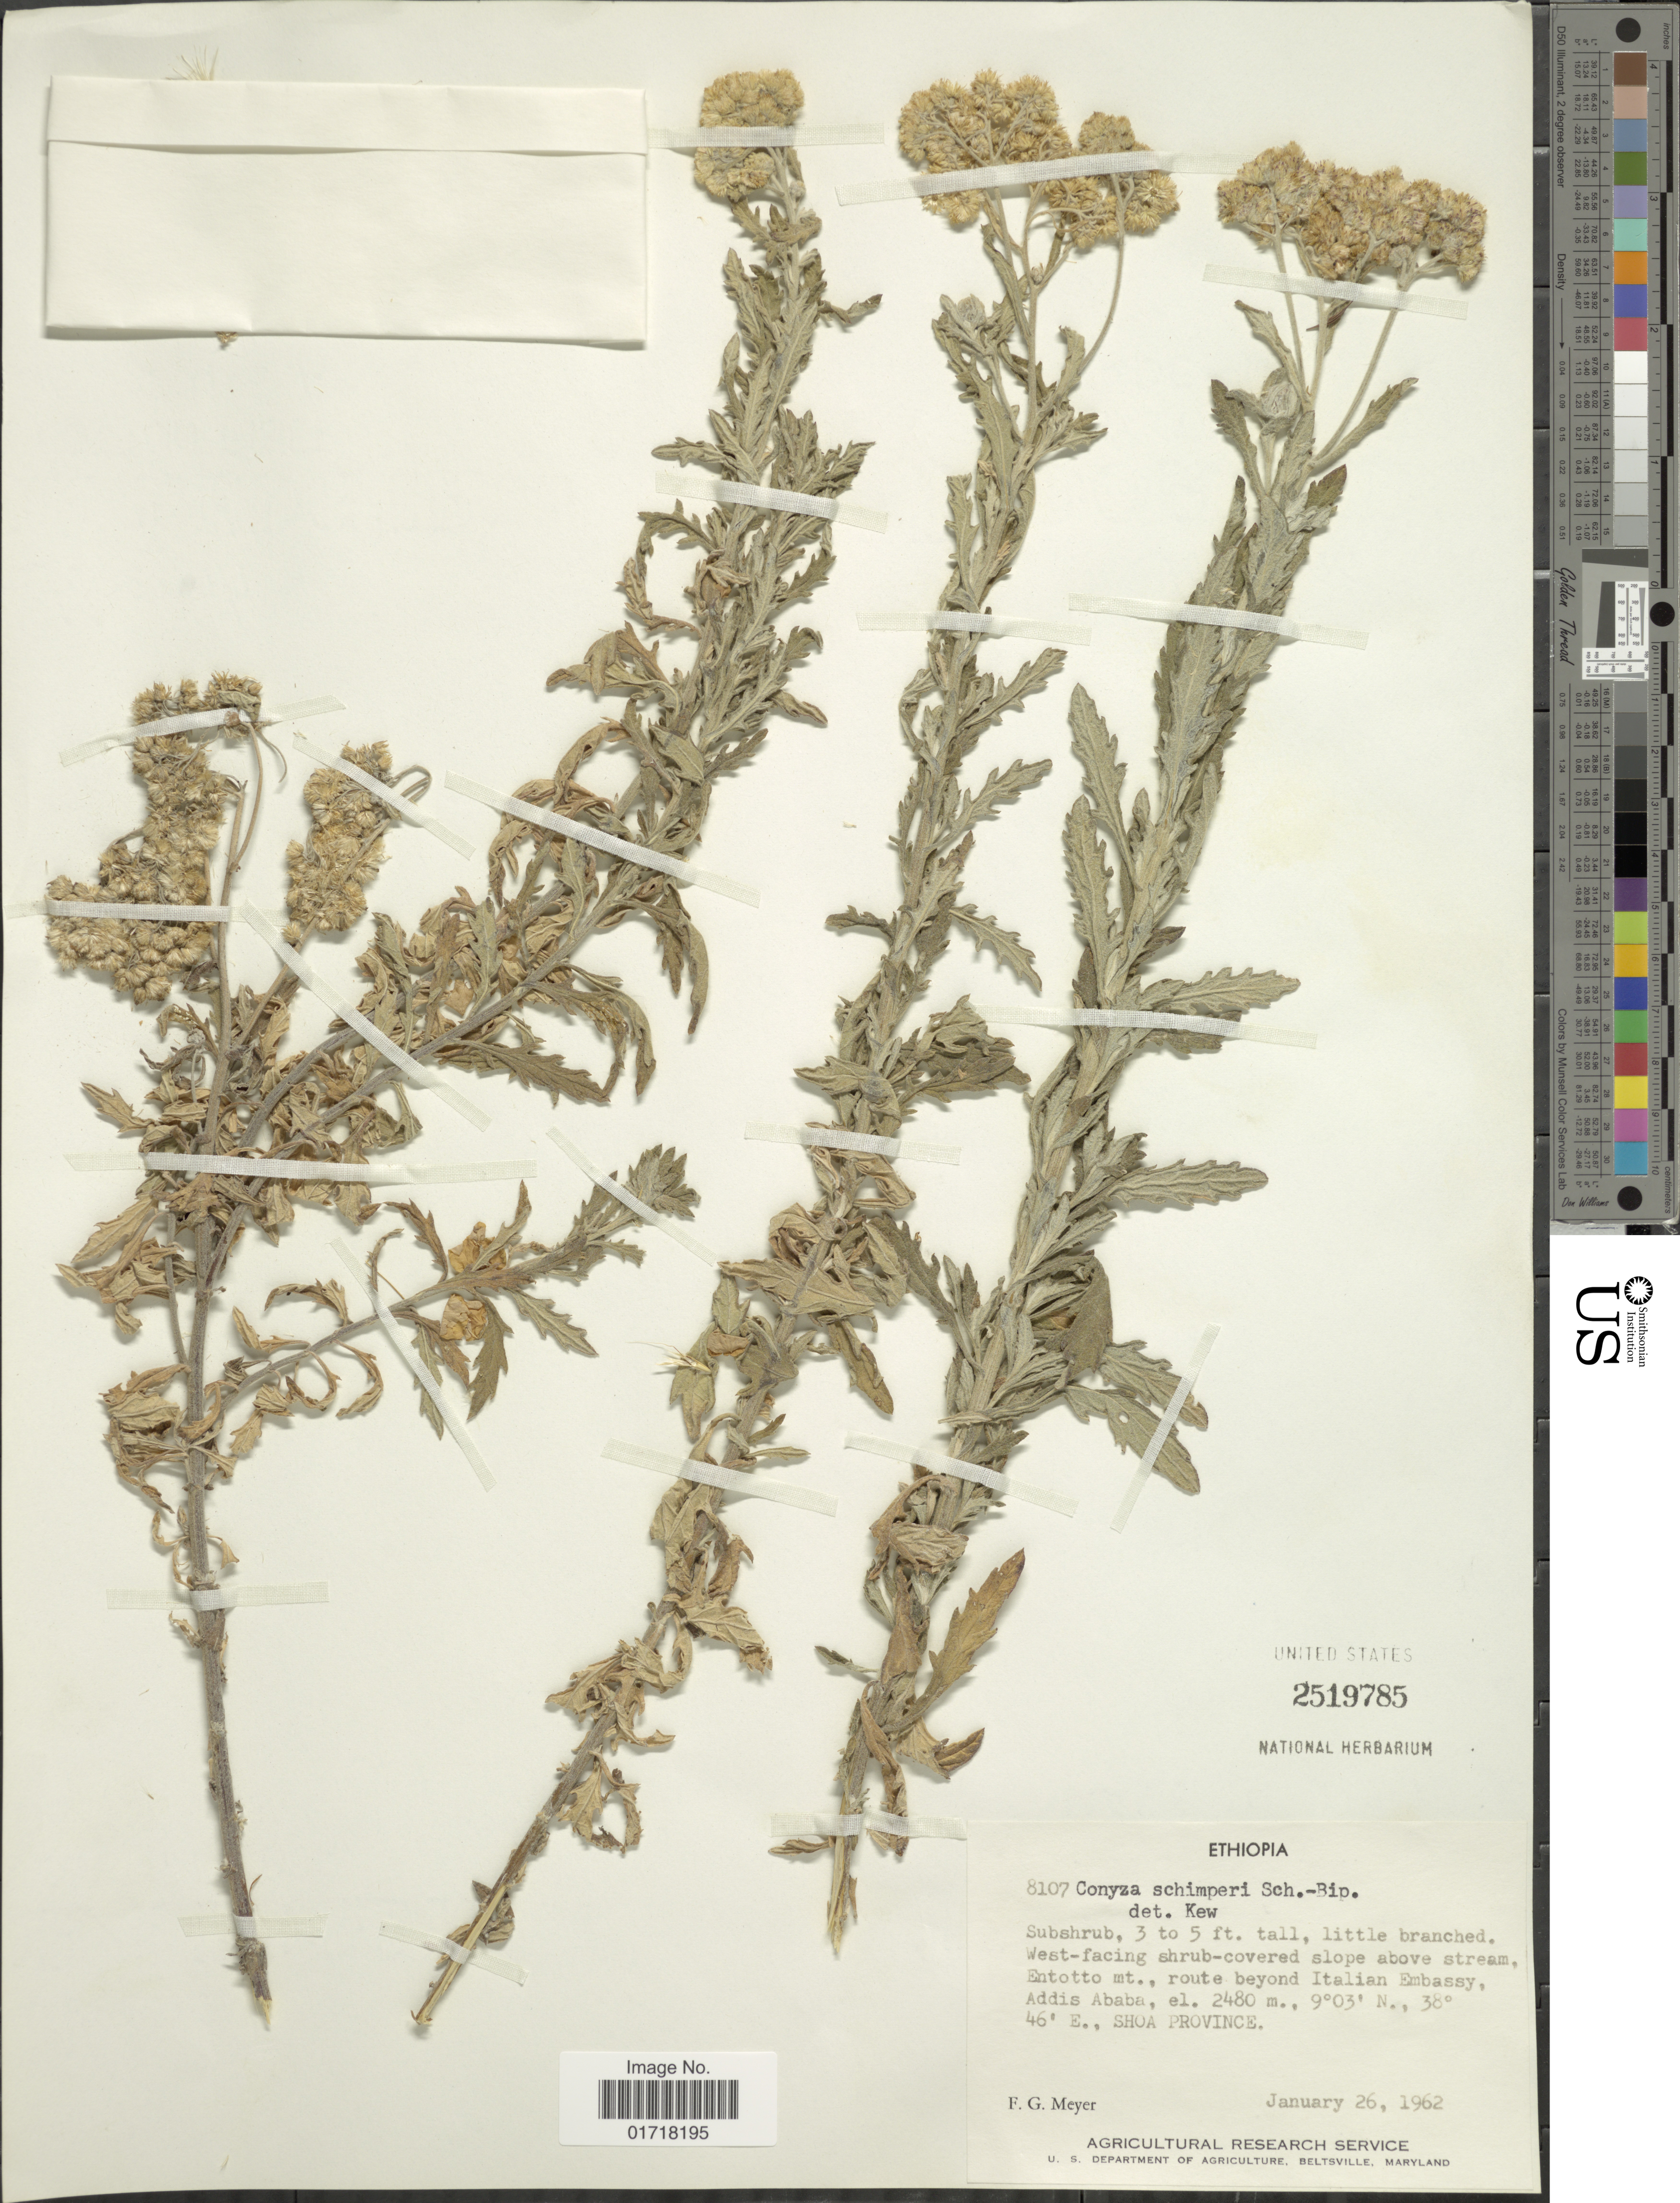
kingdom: Plantae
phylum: Tracheophyta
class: Magnoliopsida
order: Asterales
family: Asteraceae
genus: Conyza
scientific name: Conyza schimperi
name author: Sch. Bip. ex A. Rich.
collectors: F. G. Meyer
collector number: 8107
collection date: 1962-01-26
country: Ethiopia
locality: West-facing shrub-covered slope above stream, Entotto mt., route beyond Italian Embassy, Addis Ababa, Shoa Province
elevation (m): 2480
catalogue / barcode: US 2519785